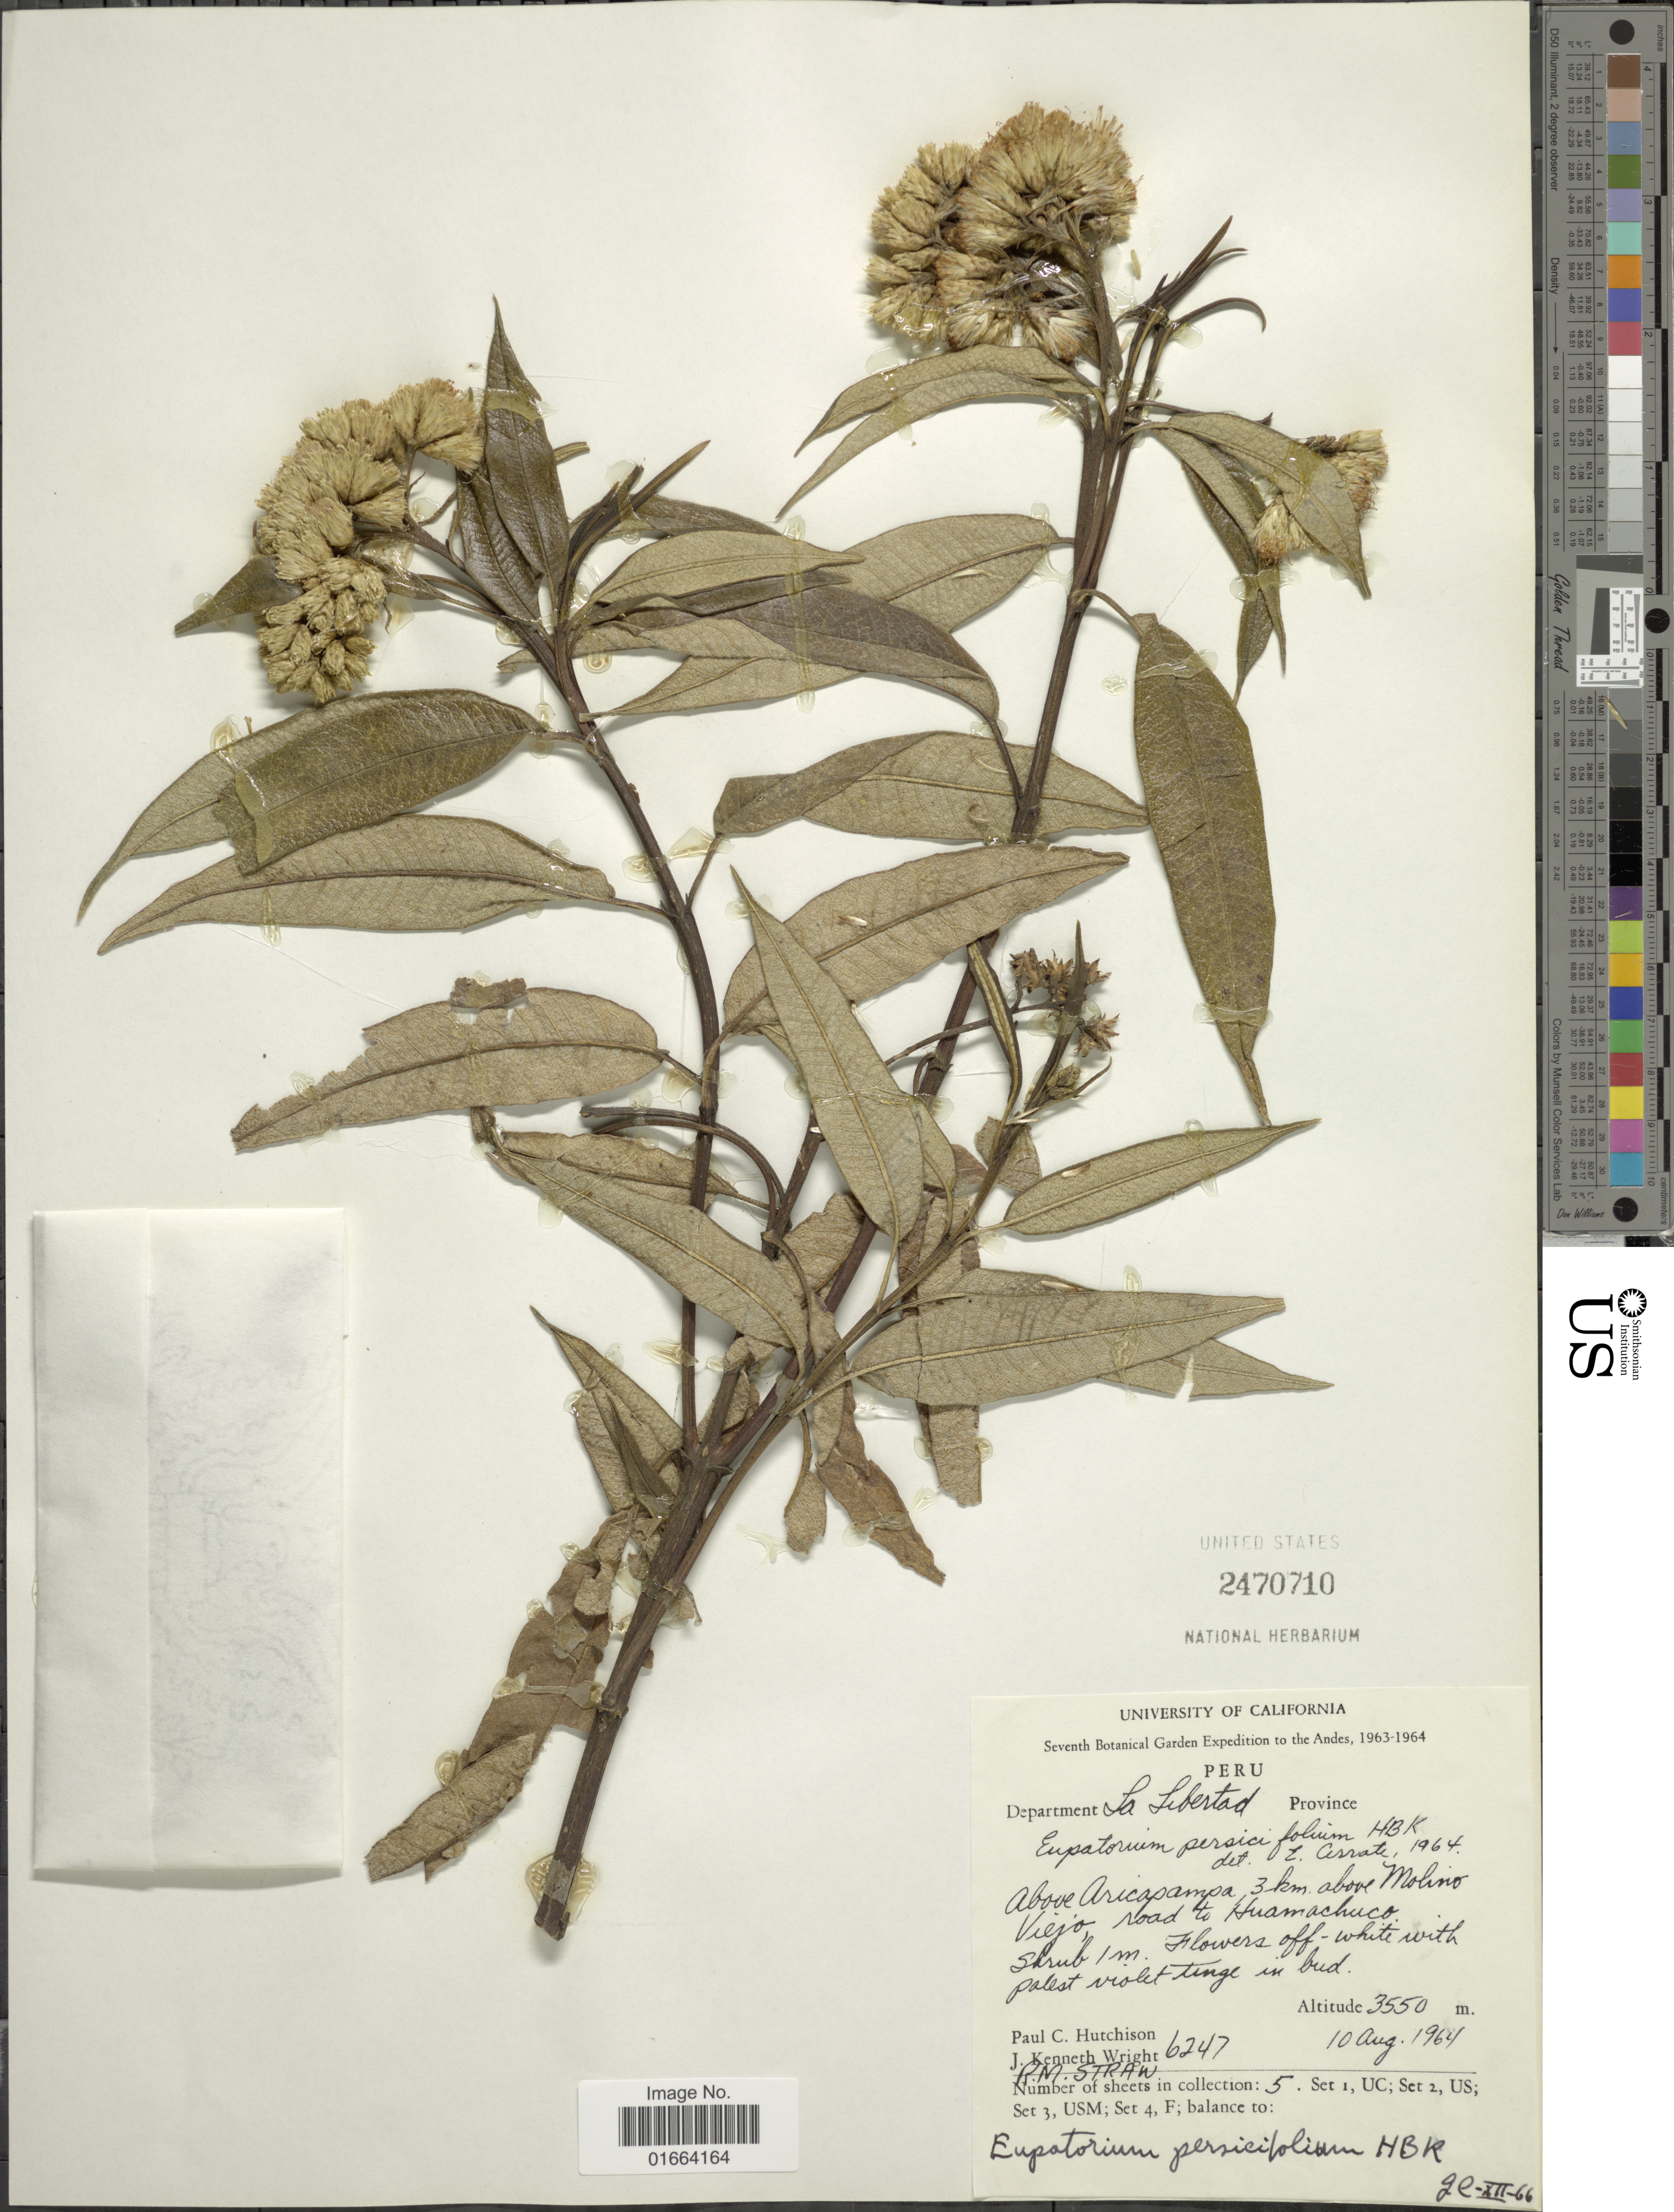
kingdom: Plantae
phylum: Tracheophyta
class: Magnoliopsida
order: Asterales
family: Asteraceae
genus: Aristeguietia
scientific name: Aristeguietia discolor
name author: (DC.) R.M. King & H. Rob.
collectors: P. C. Hutchison, J. K. Wright & R. M. Straw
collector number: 6247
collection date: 1964-08-10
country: Peru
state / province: La Libertad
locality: Andes. Above Aricapampa, 3 km. above Molino Viejo road to Huamachuco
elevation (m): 3550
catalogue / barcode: US 2470710